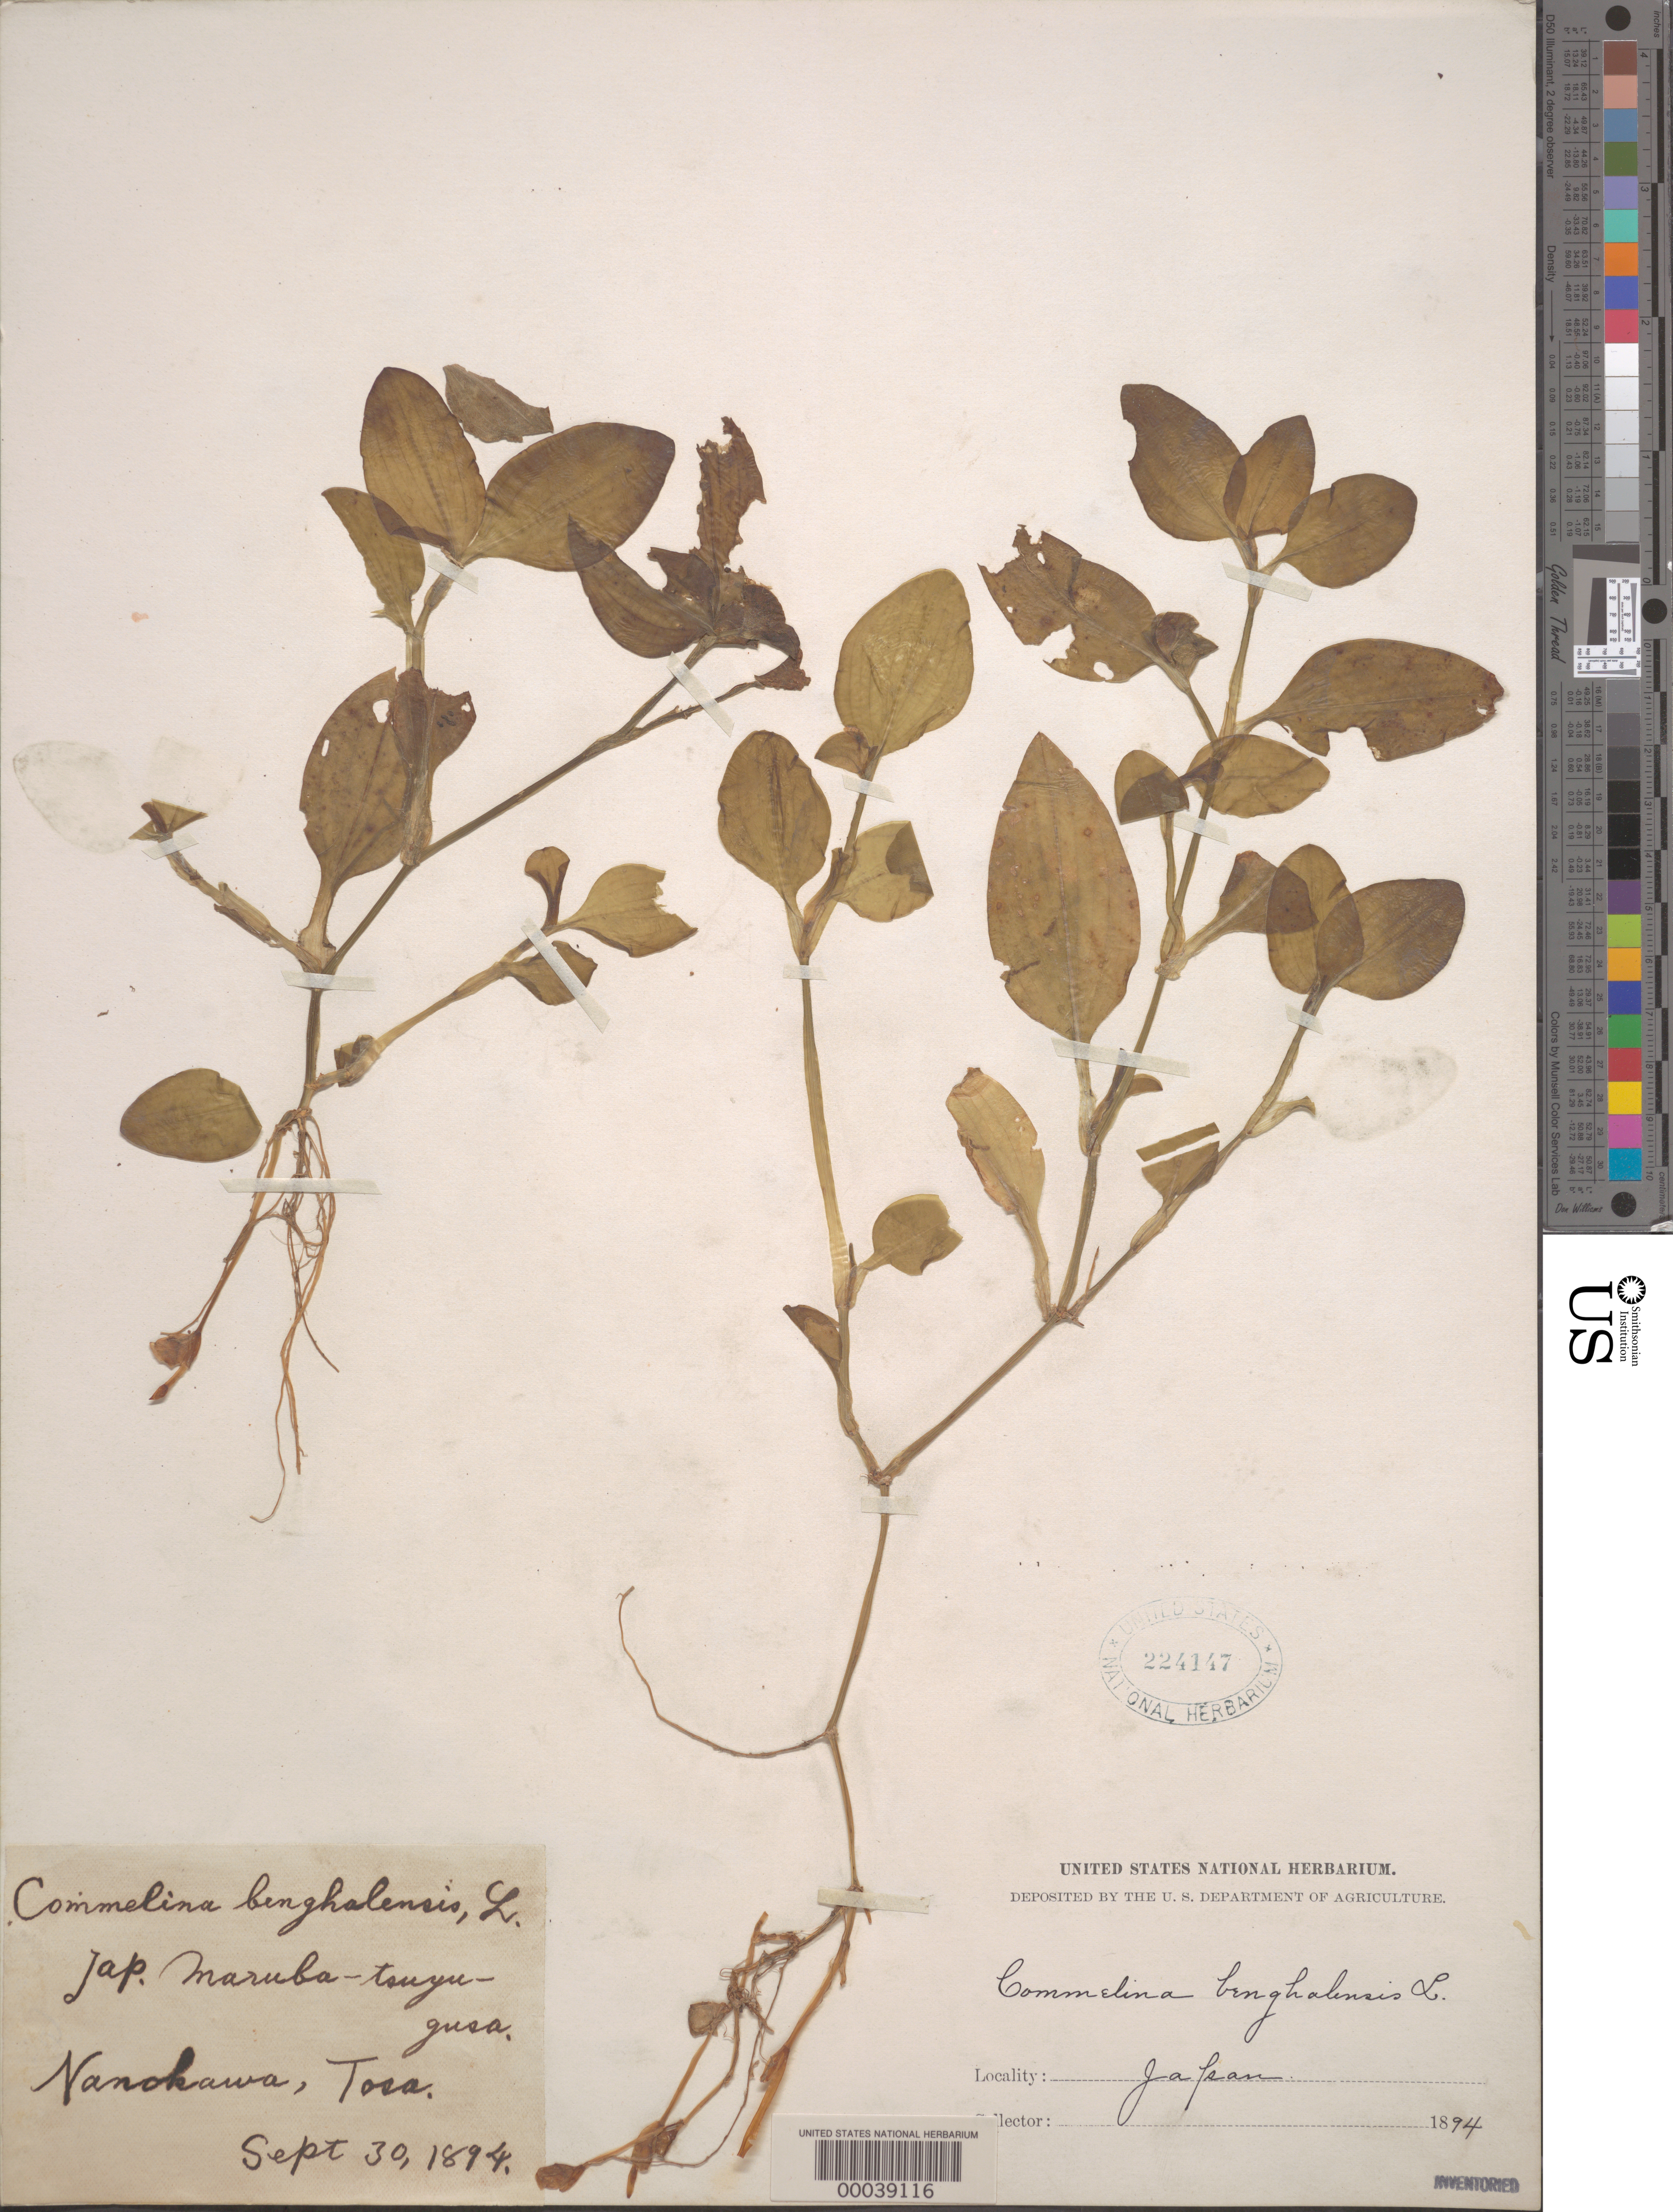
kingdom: Plantae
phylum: Tracheophyta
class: Liliopsida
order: Commelinales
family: Commelinaceae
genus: Commelina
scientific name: Commelina benghalensis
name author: L.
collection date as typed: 30 Sep 1894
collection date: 1894-09-30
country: Japan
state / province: Koti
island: Shikoku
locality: Tosa; nanokawana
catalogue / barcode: US 224147